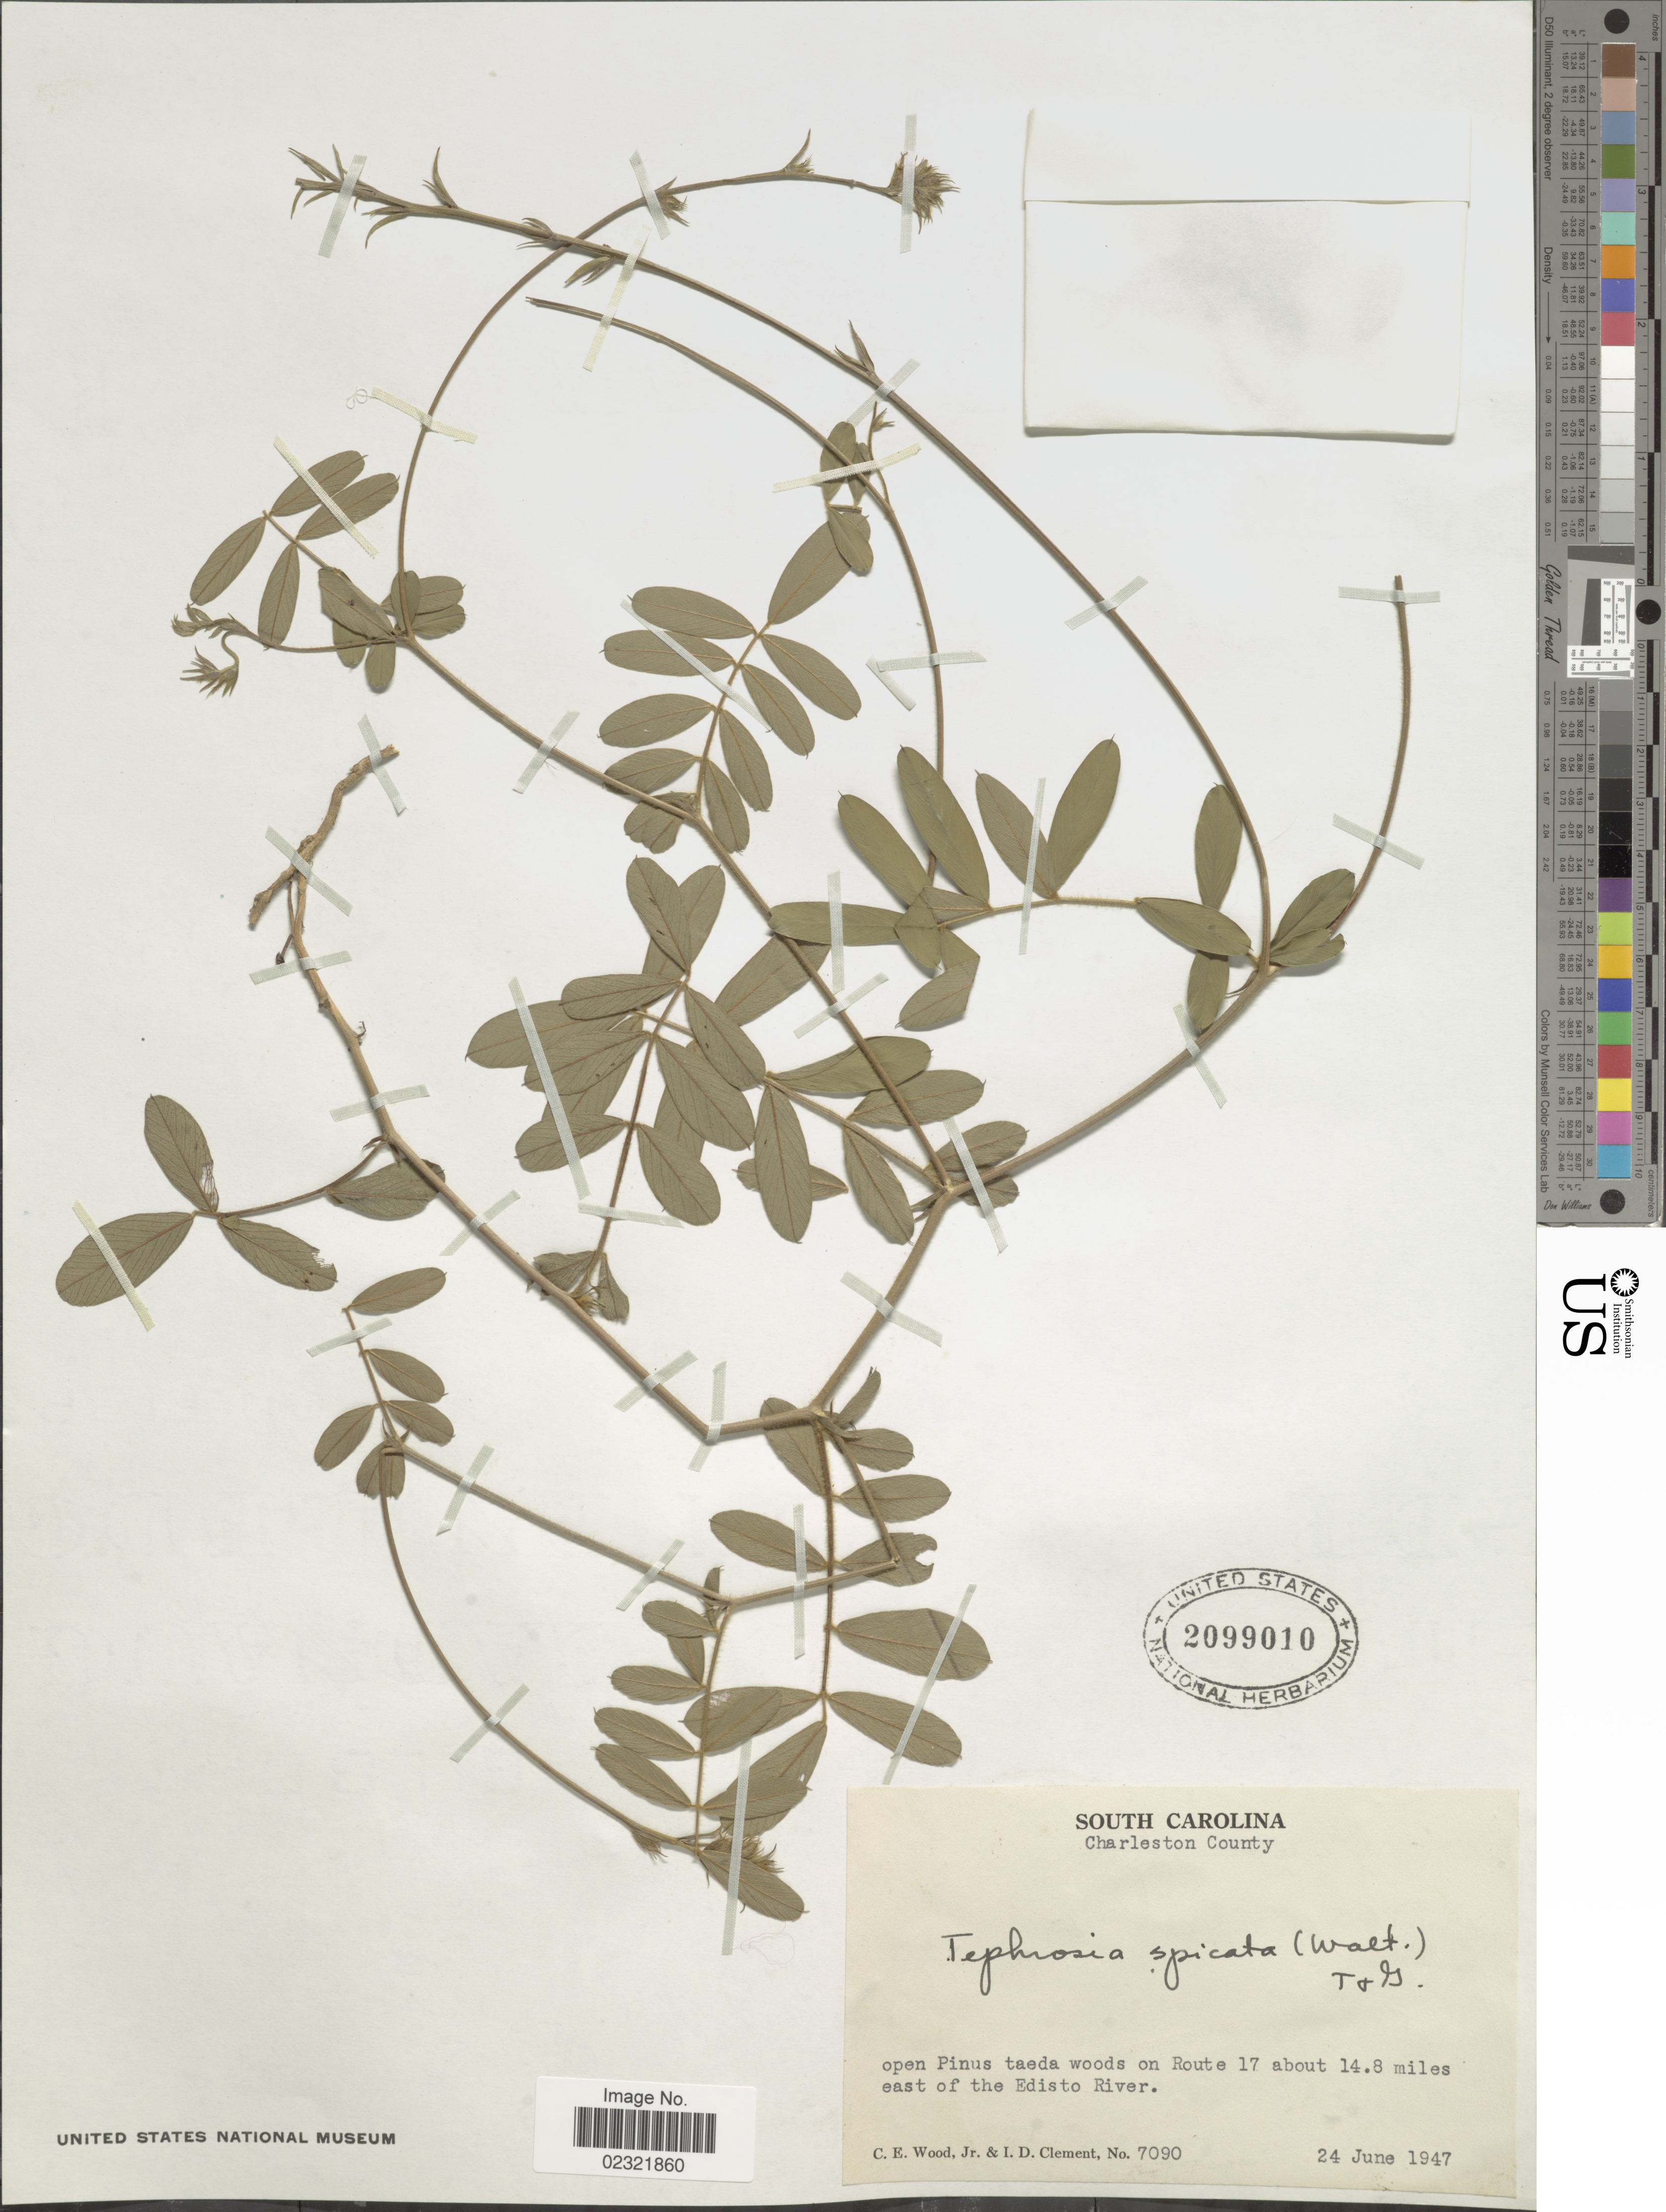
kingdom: Plantae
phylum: Tracheophyta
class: Magnoliopsida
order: Fabales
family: Fabaceae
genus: Tephrosia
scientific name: Tephrosia spicata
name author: (Walter) Torr. & A. Gray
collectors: C. Wood & I. Clement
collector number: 7090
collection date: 1947-06-24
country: United States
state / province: South Carolina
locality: Charleston County, open Pinus taeda woods on Route 17 about 14.8 miles east of the Edisto River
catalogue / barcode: US 2099010